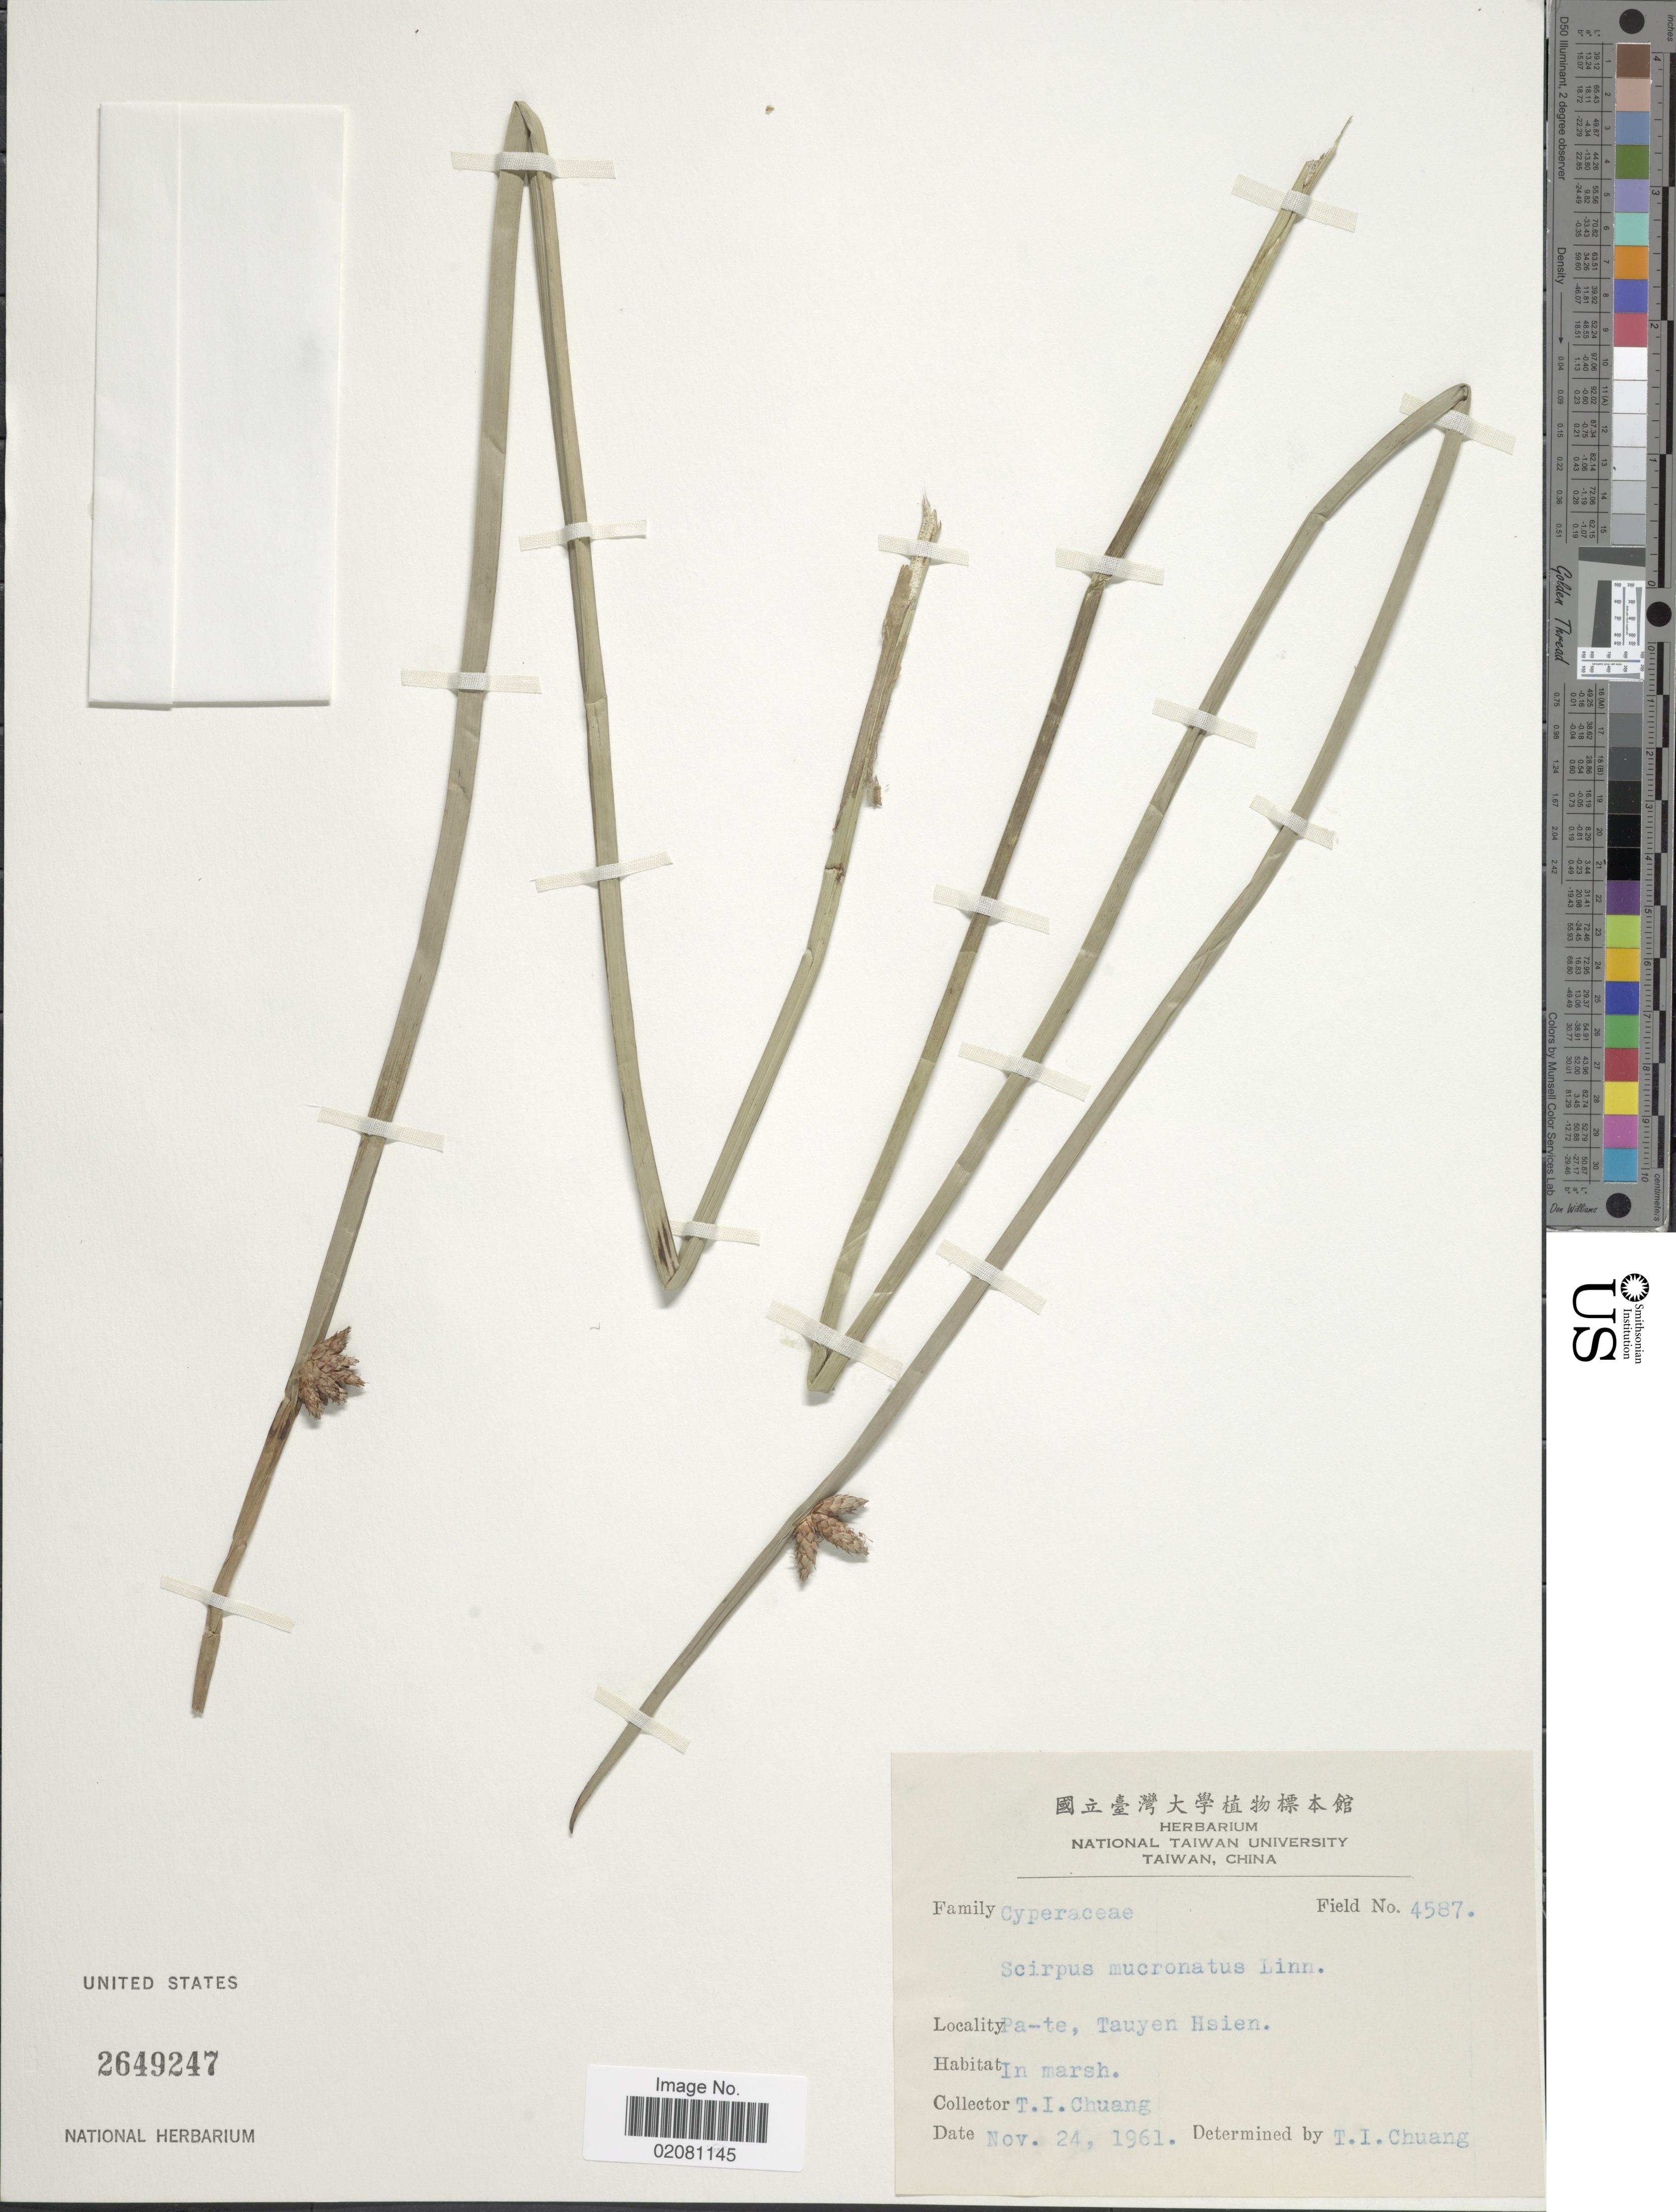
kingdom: Plantae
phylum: Tracheophyta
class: Liliopsida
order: Poales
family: Cyperaceae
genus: Schoenoplectus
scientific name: Schoenoplectus mucronatus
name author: (L.) Palla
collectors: T. Chuang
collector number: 4587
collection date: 1961-11-24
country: Taiwan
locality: Pa-te, Tauyen Hsien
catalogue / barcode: US 2649247